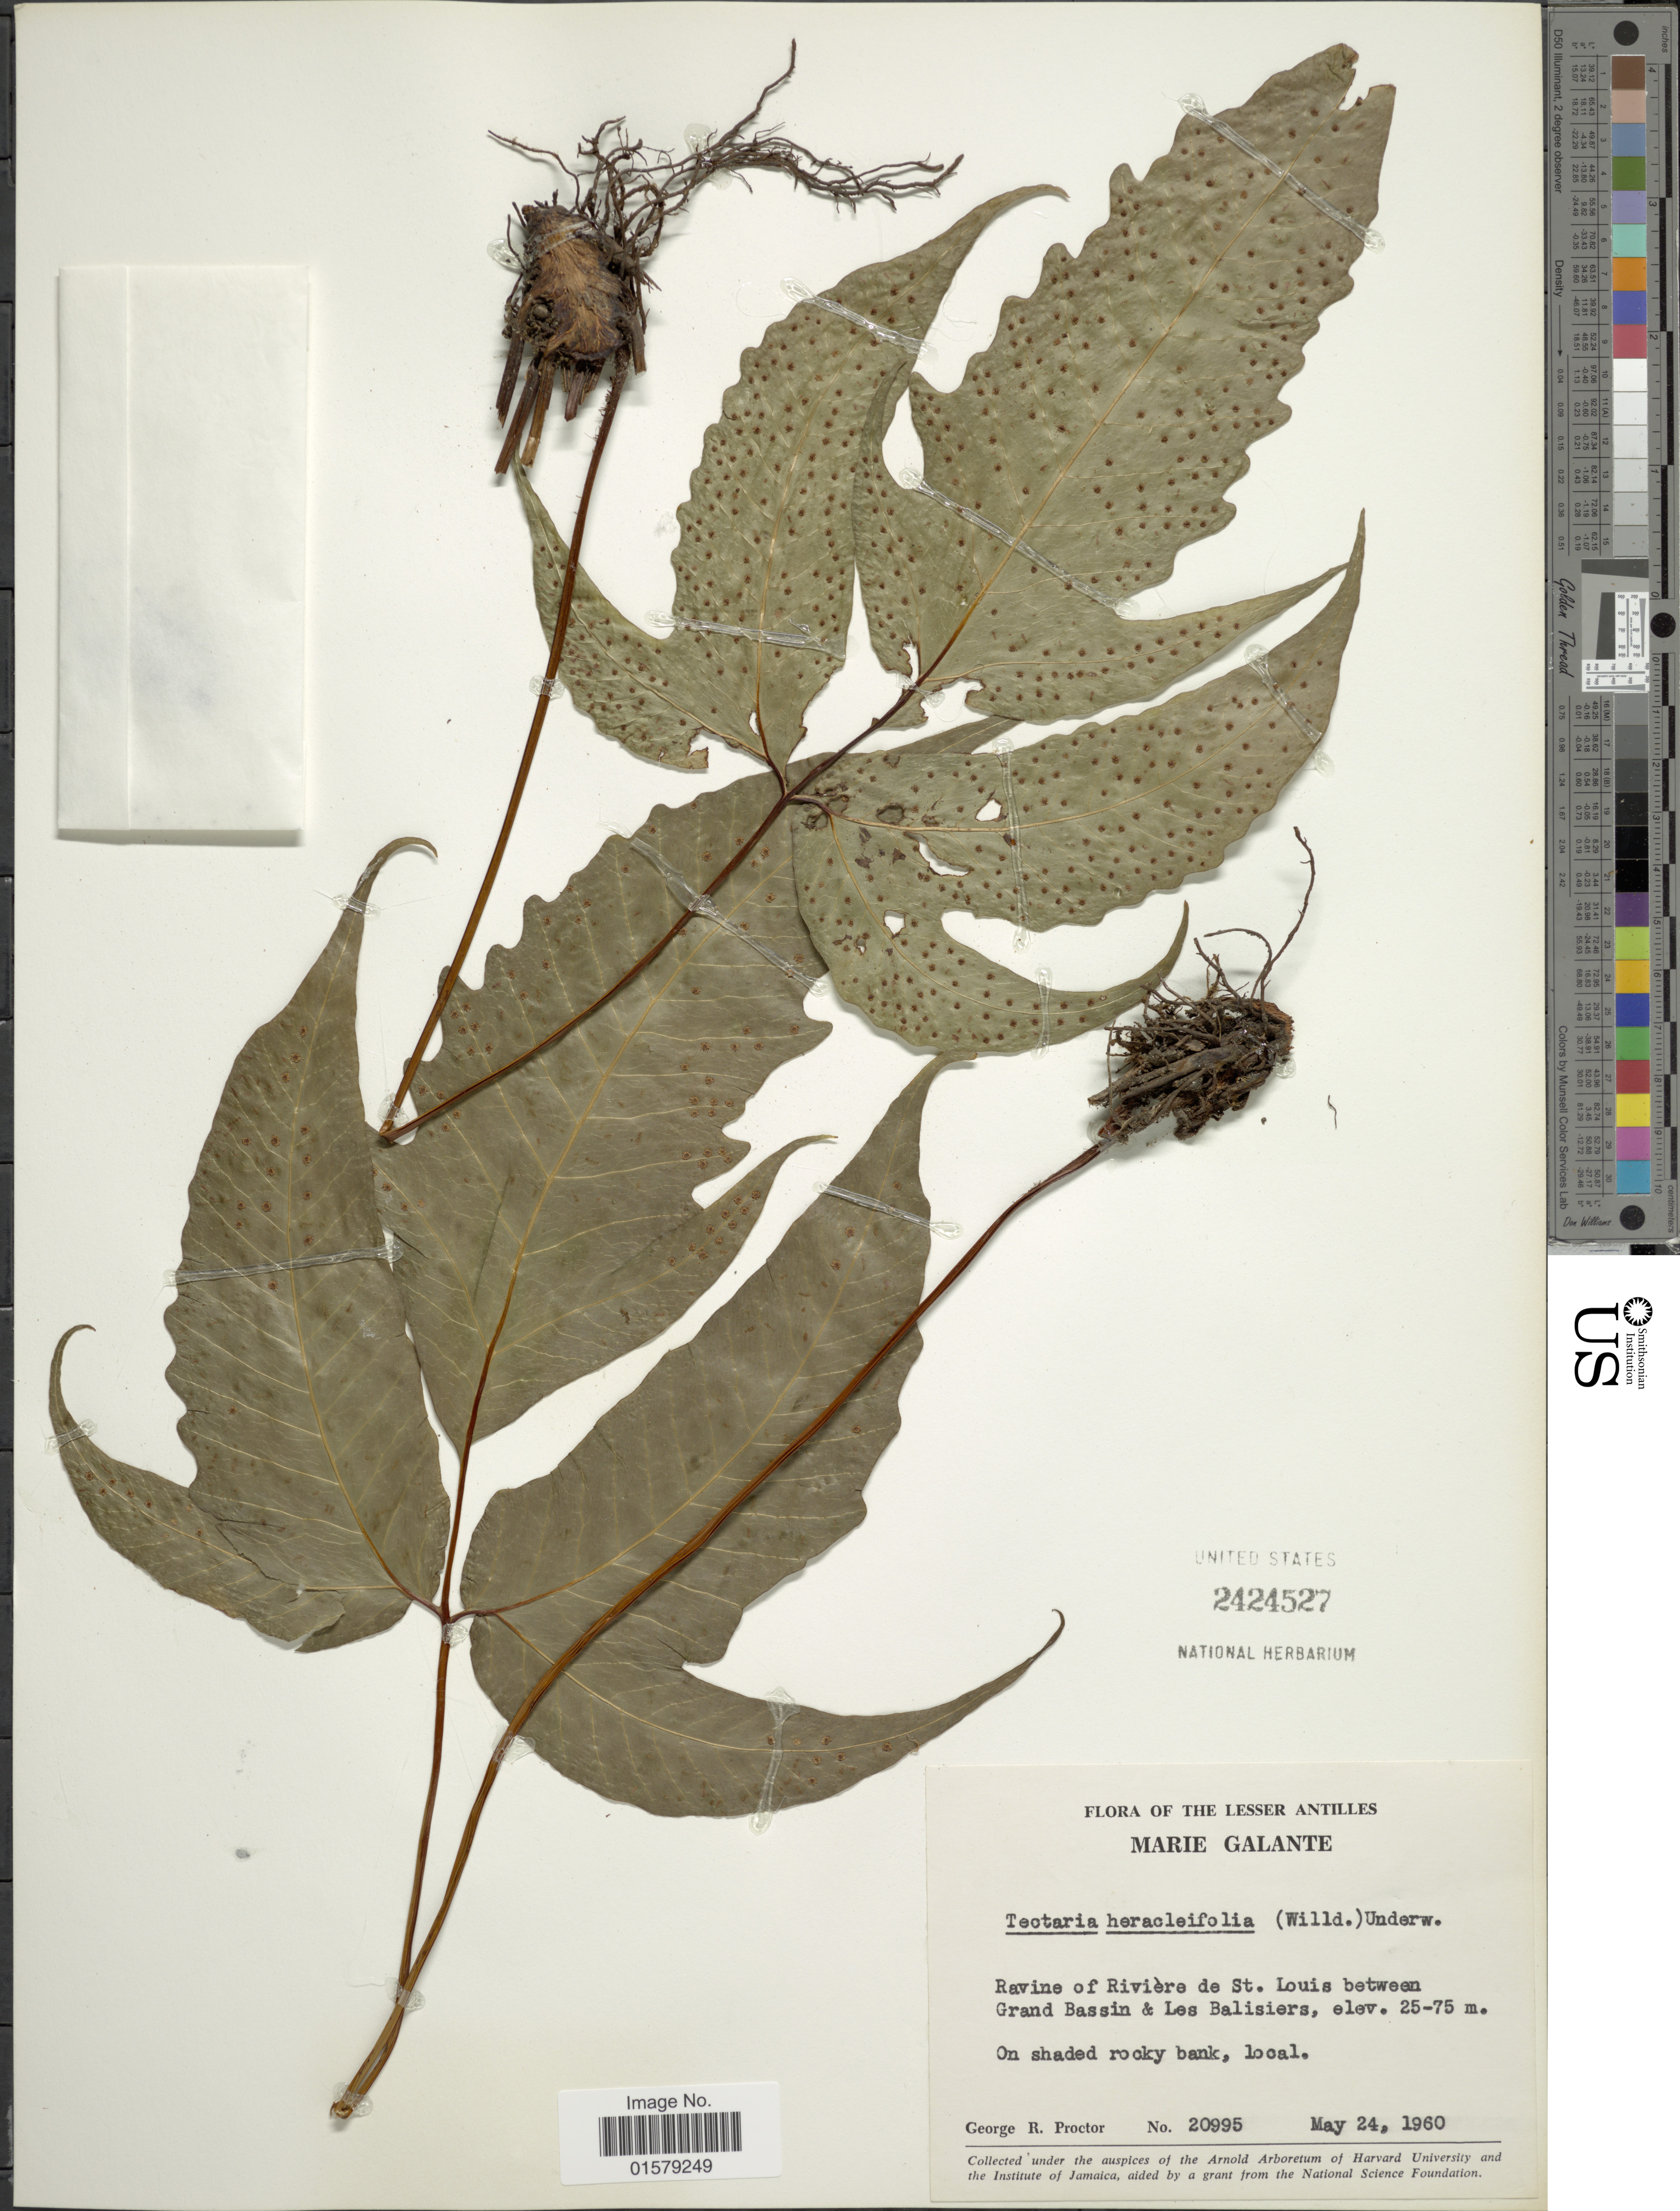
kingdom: Plantae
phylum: Tracheophyta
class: Polypodiopsida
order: Polypodiales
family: Tectariaceae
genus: Tectaria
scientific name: Tectaria heracleifolia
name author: (Willd.) Underw.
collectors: G. Proctor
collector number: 20995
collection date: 1960-05-24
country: Guadeloupe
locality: The Lesser Antilles, Marie Galante, ravine of Rivière de St. Louis between Grand Bassin & Les Balisiers.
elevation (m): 25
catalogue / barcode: US 2424527